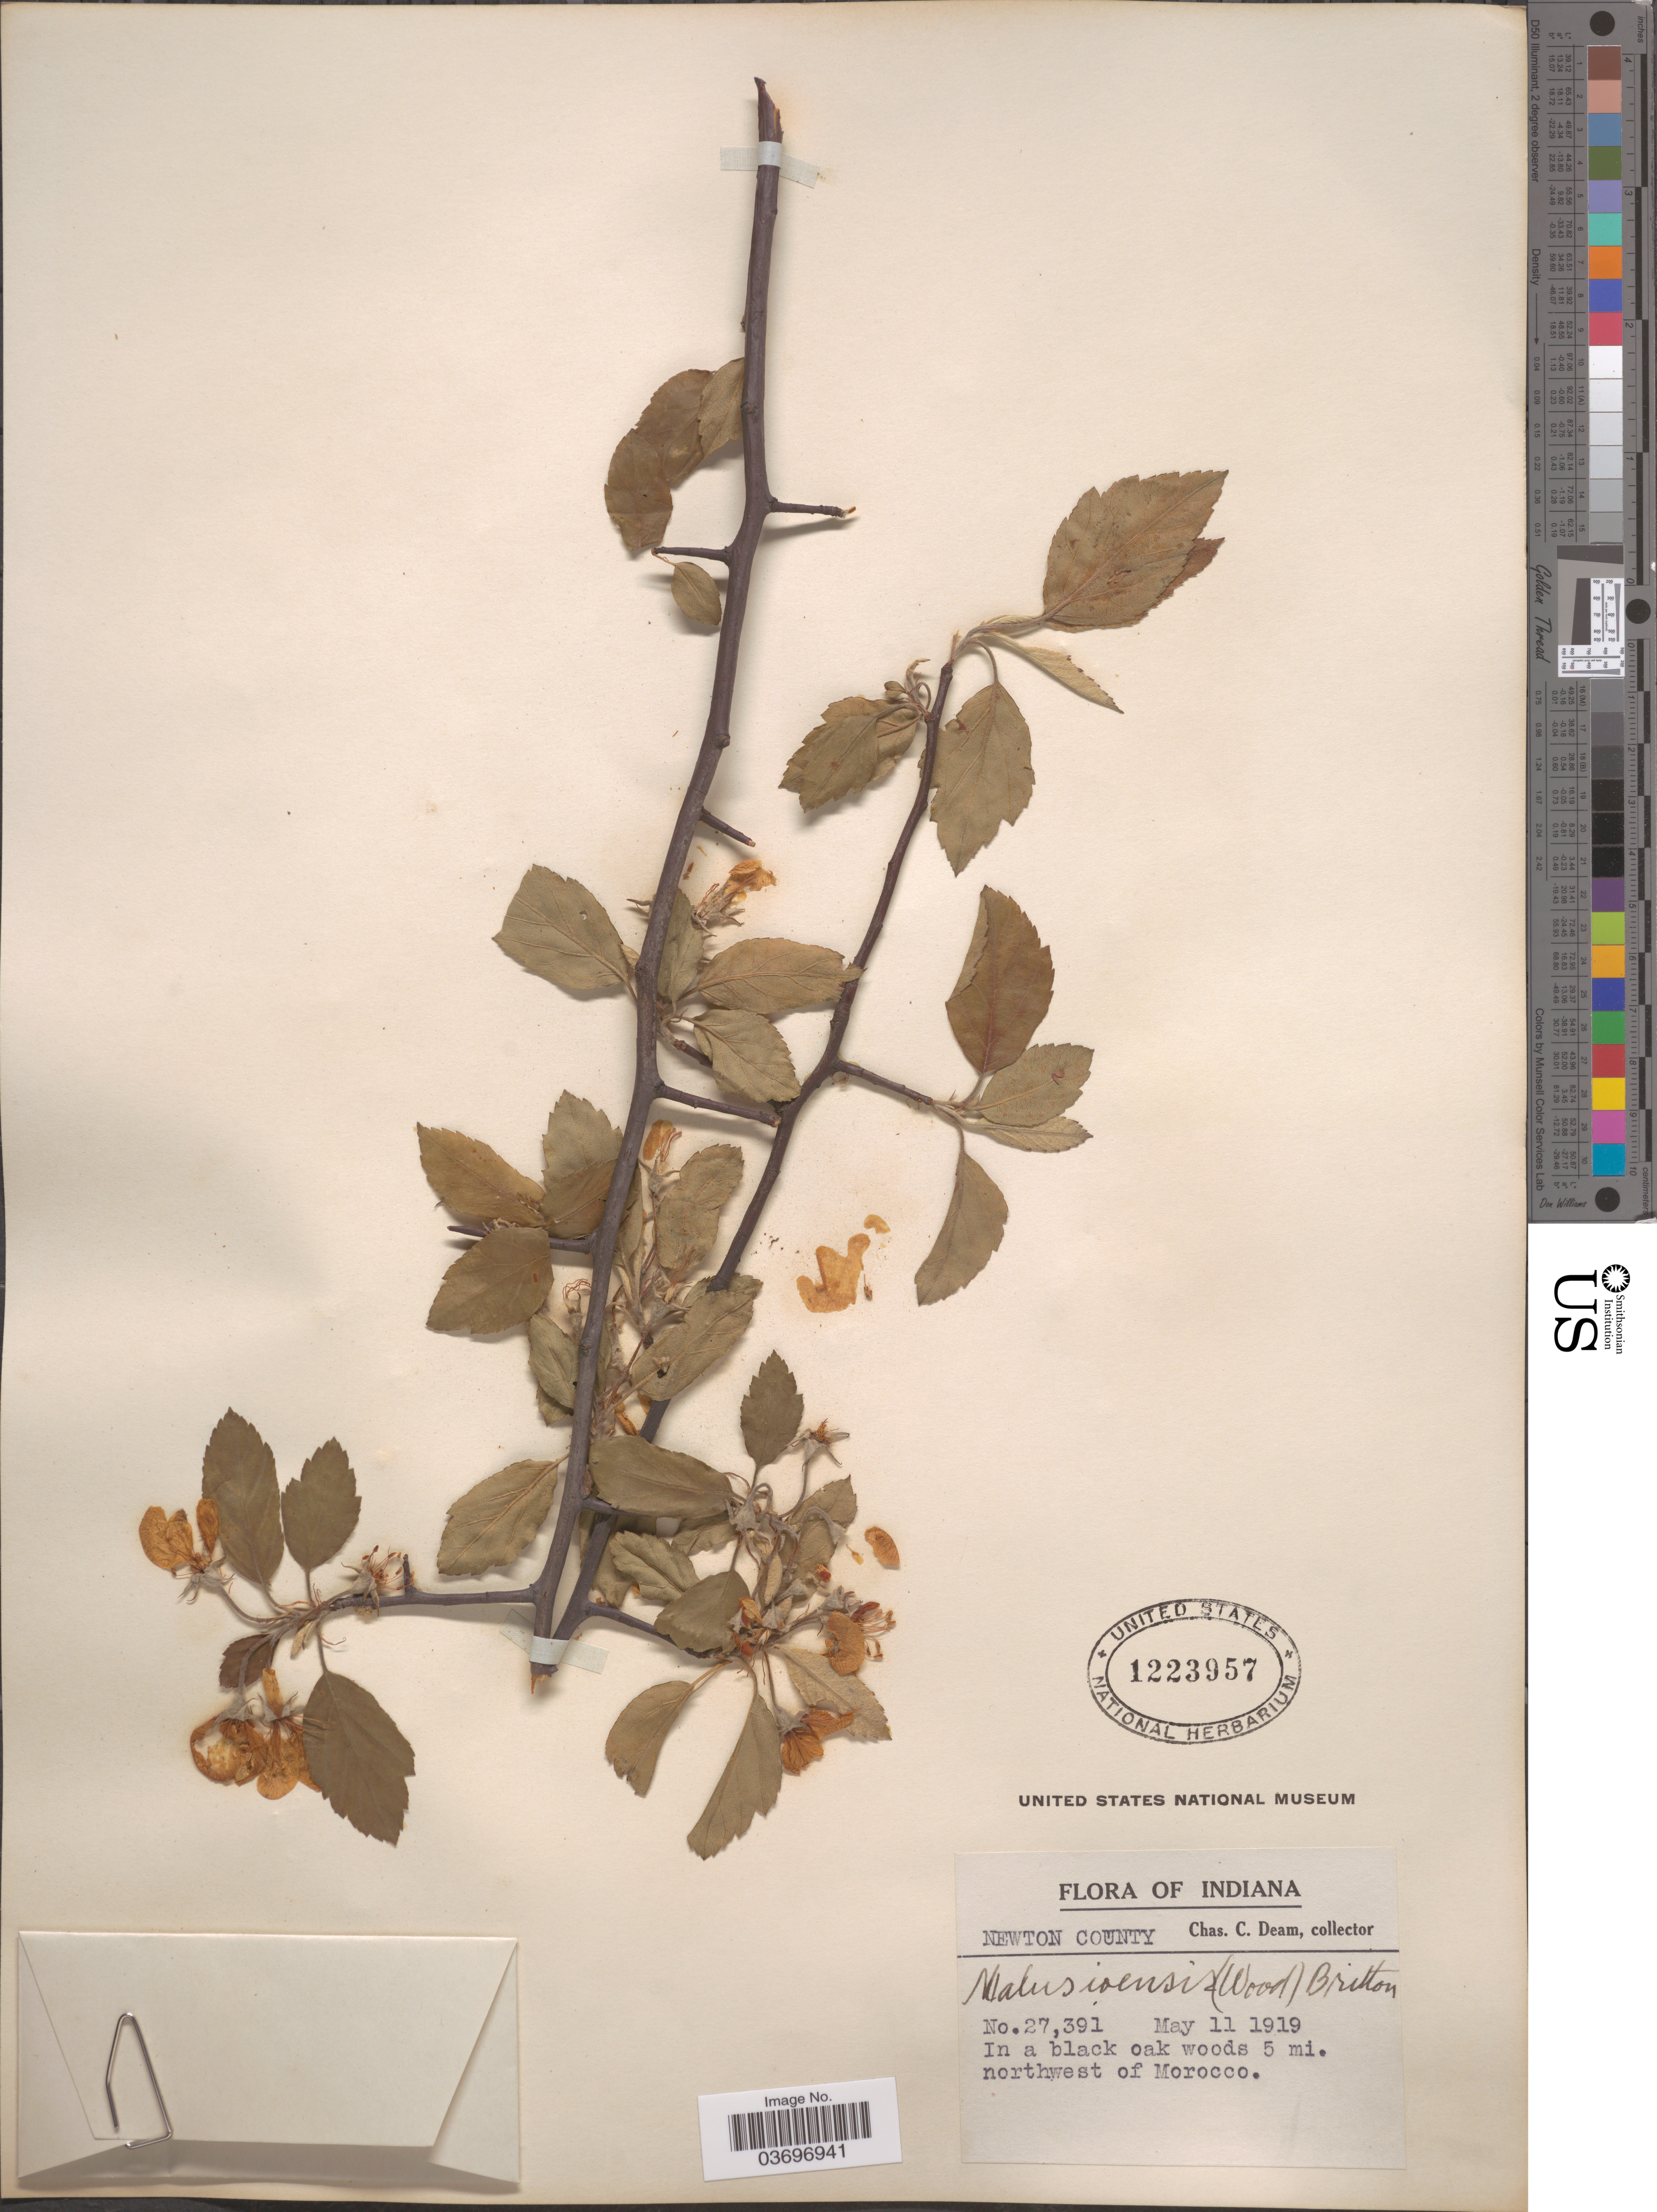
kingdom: Plantae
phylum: Tracheophyta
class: Magnoliopsida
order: Rosales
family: Rosaceae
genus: Malus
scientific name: Malus ioensis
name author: (Alph. Wood) Britton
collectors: C. C. Deam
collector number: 27391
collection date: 1919-05-11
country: United States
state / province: Indiana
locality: Newton County. In a black oak woods 5 mi. northwest of Morocco.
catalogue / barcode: US 1223957